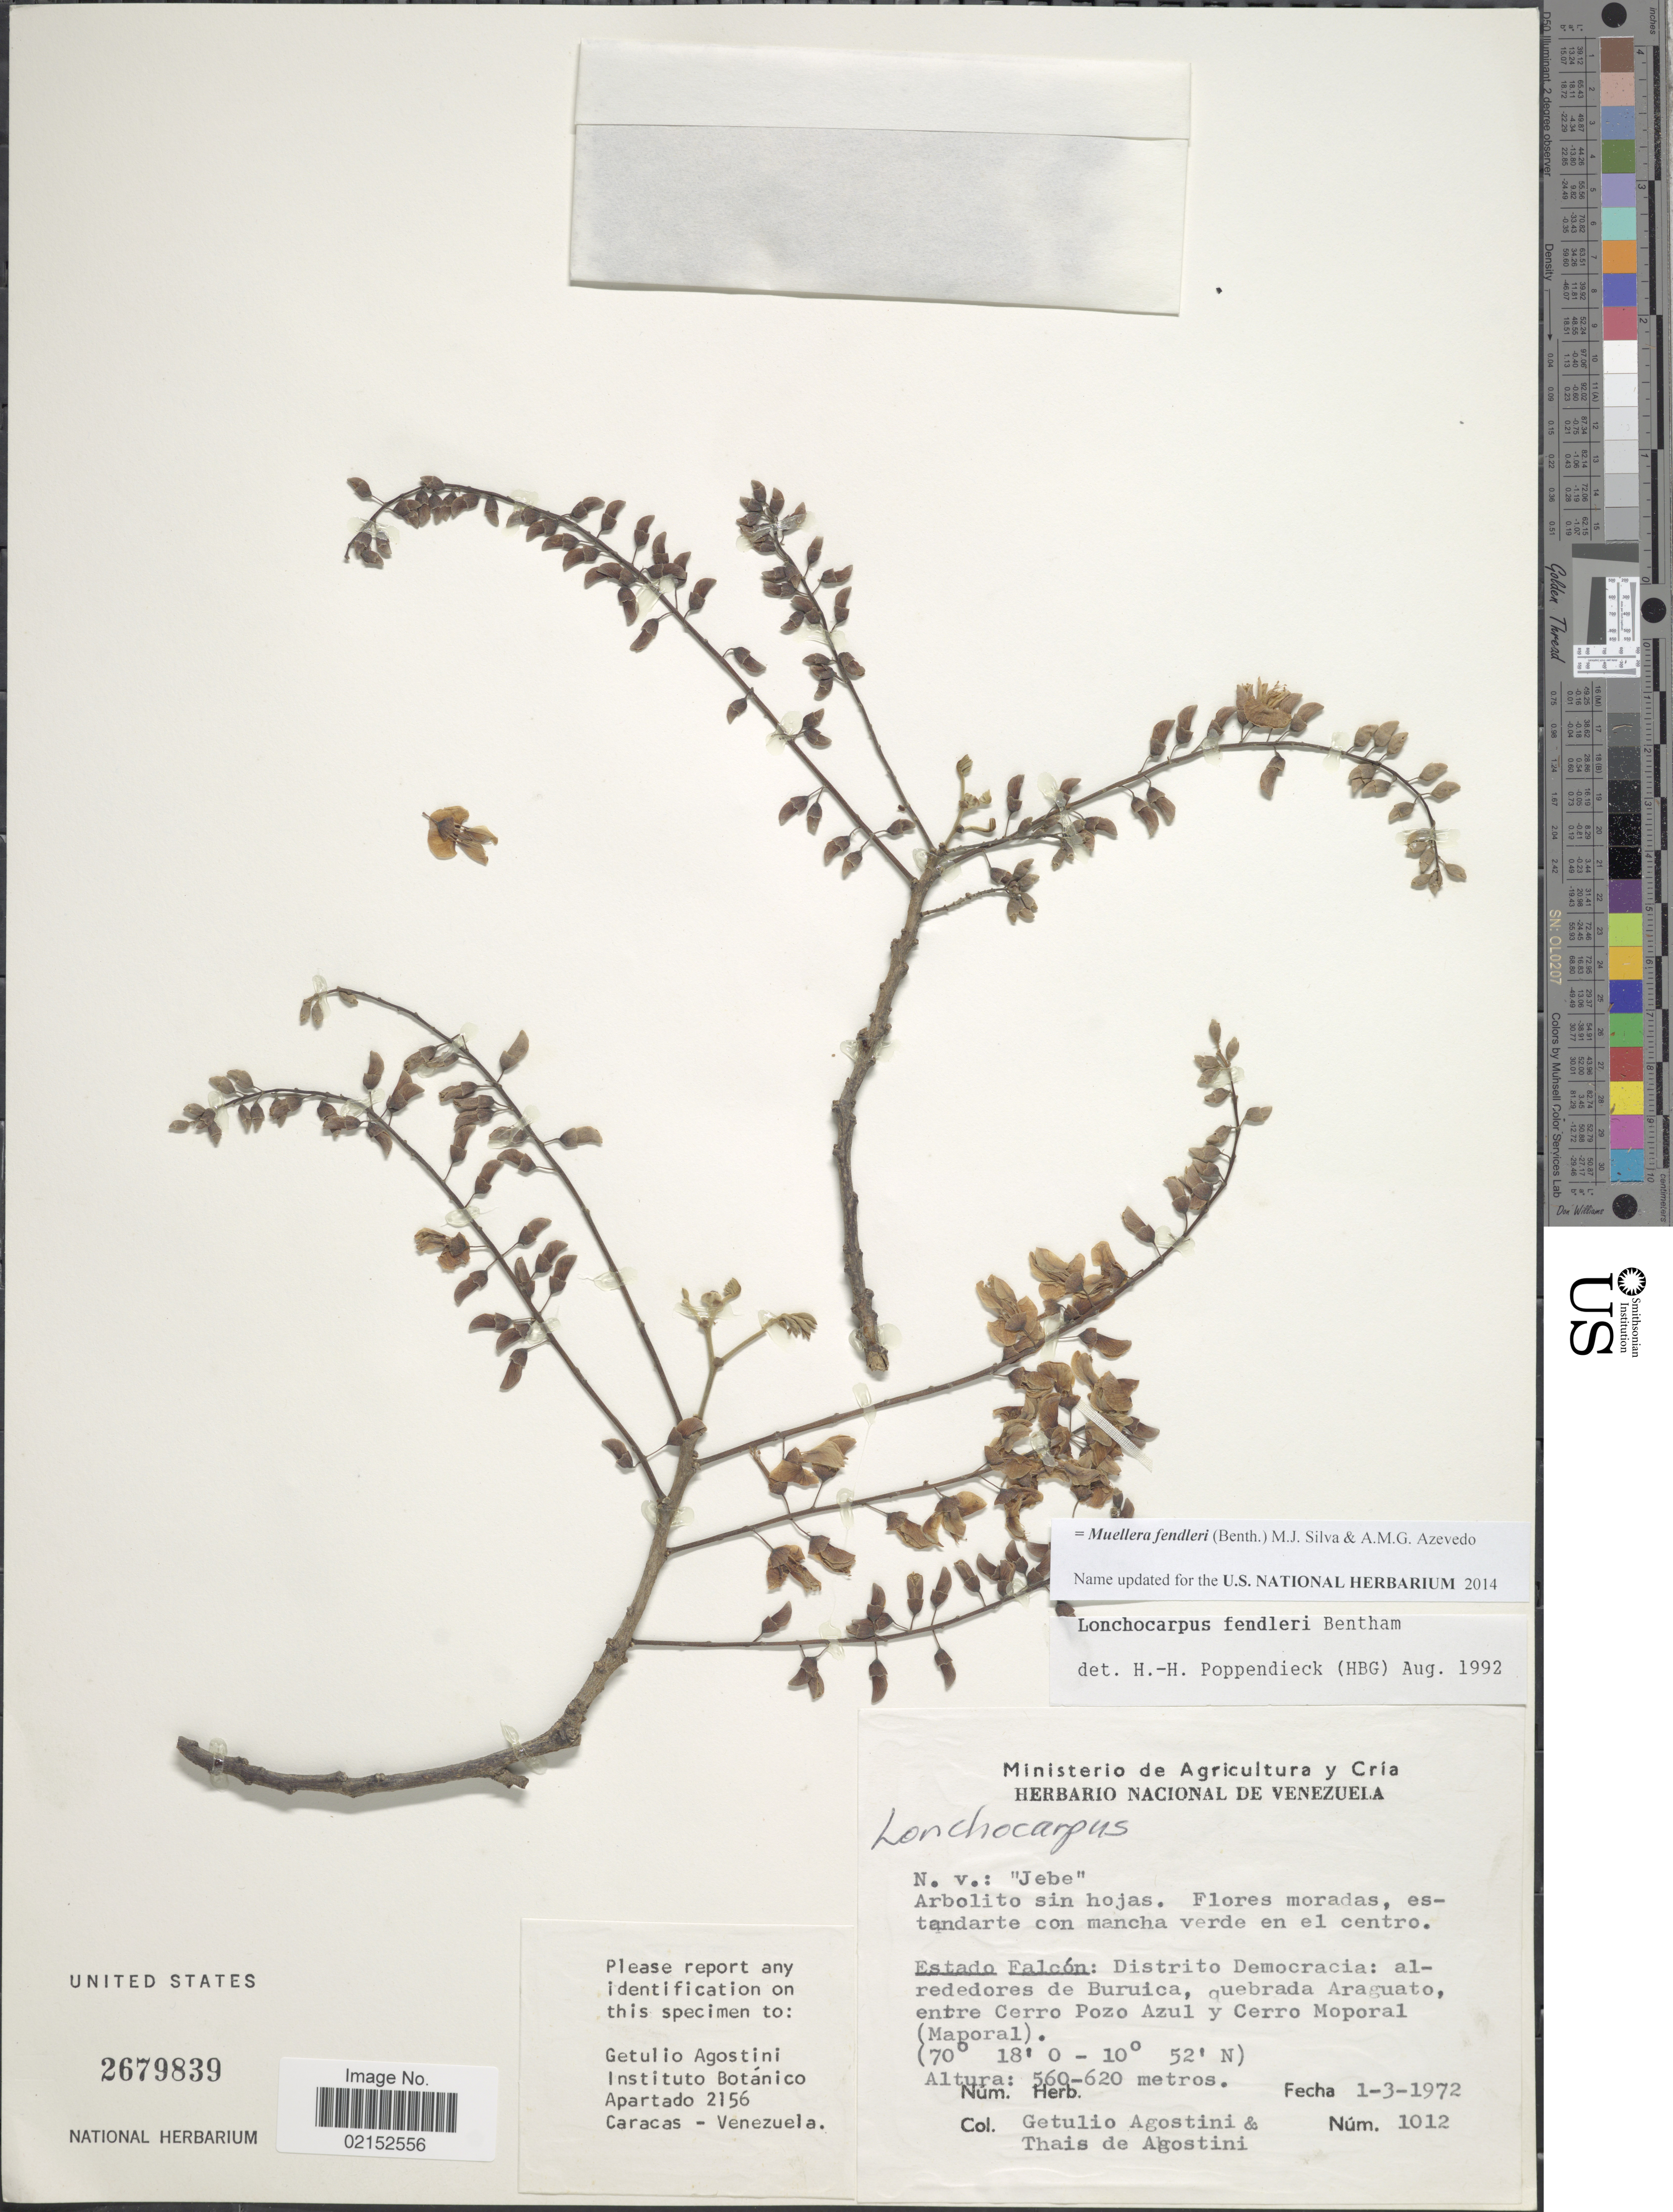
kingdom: Plantae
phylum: Tracheophyta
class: Magnoliopsida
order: Fabales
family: Fabaceae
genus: Muellera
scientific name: Muellera fendleri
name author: (Benth.) M.J. Silva & A.M.G. Azevedo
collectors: G. Agostini & T. Agostini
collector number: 1012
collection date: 1972-03-01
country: Venezuela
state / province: Falcón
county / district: Democracia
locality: Distrito Democracia: alrededores de Buruica, quebrada Araguato, entre Cerro Pozo Azul, y Cerro Moporal (Maporal)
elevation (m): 560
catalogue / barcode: US 2679839